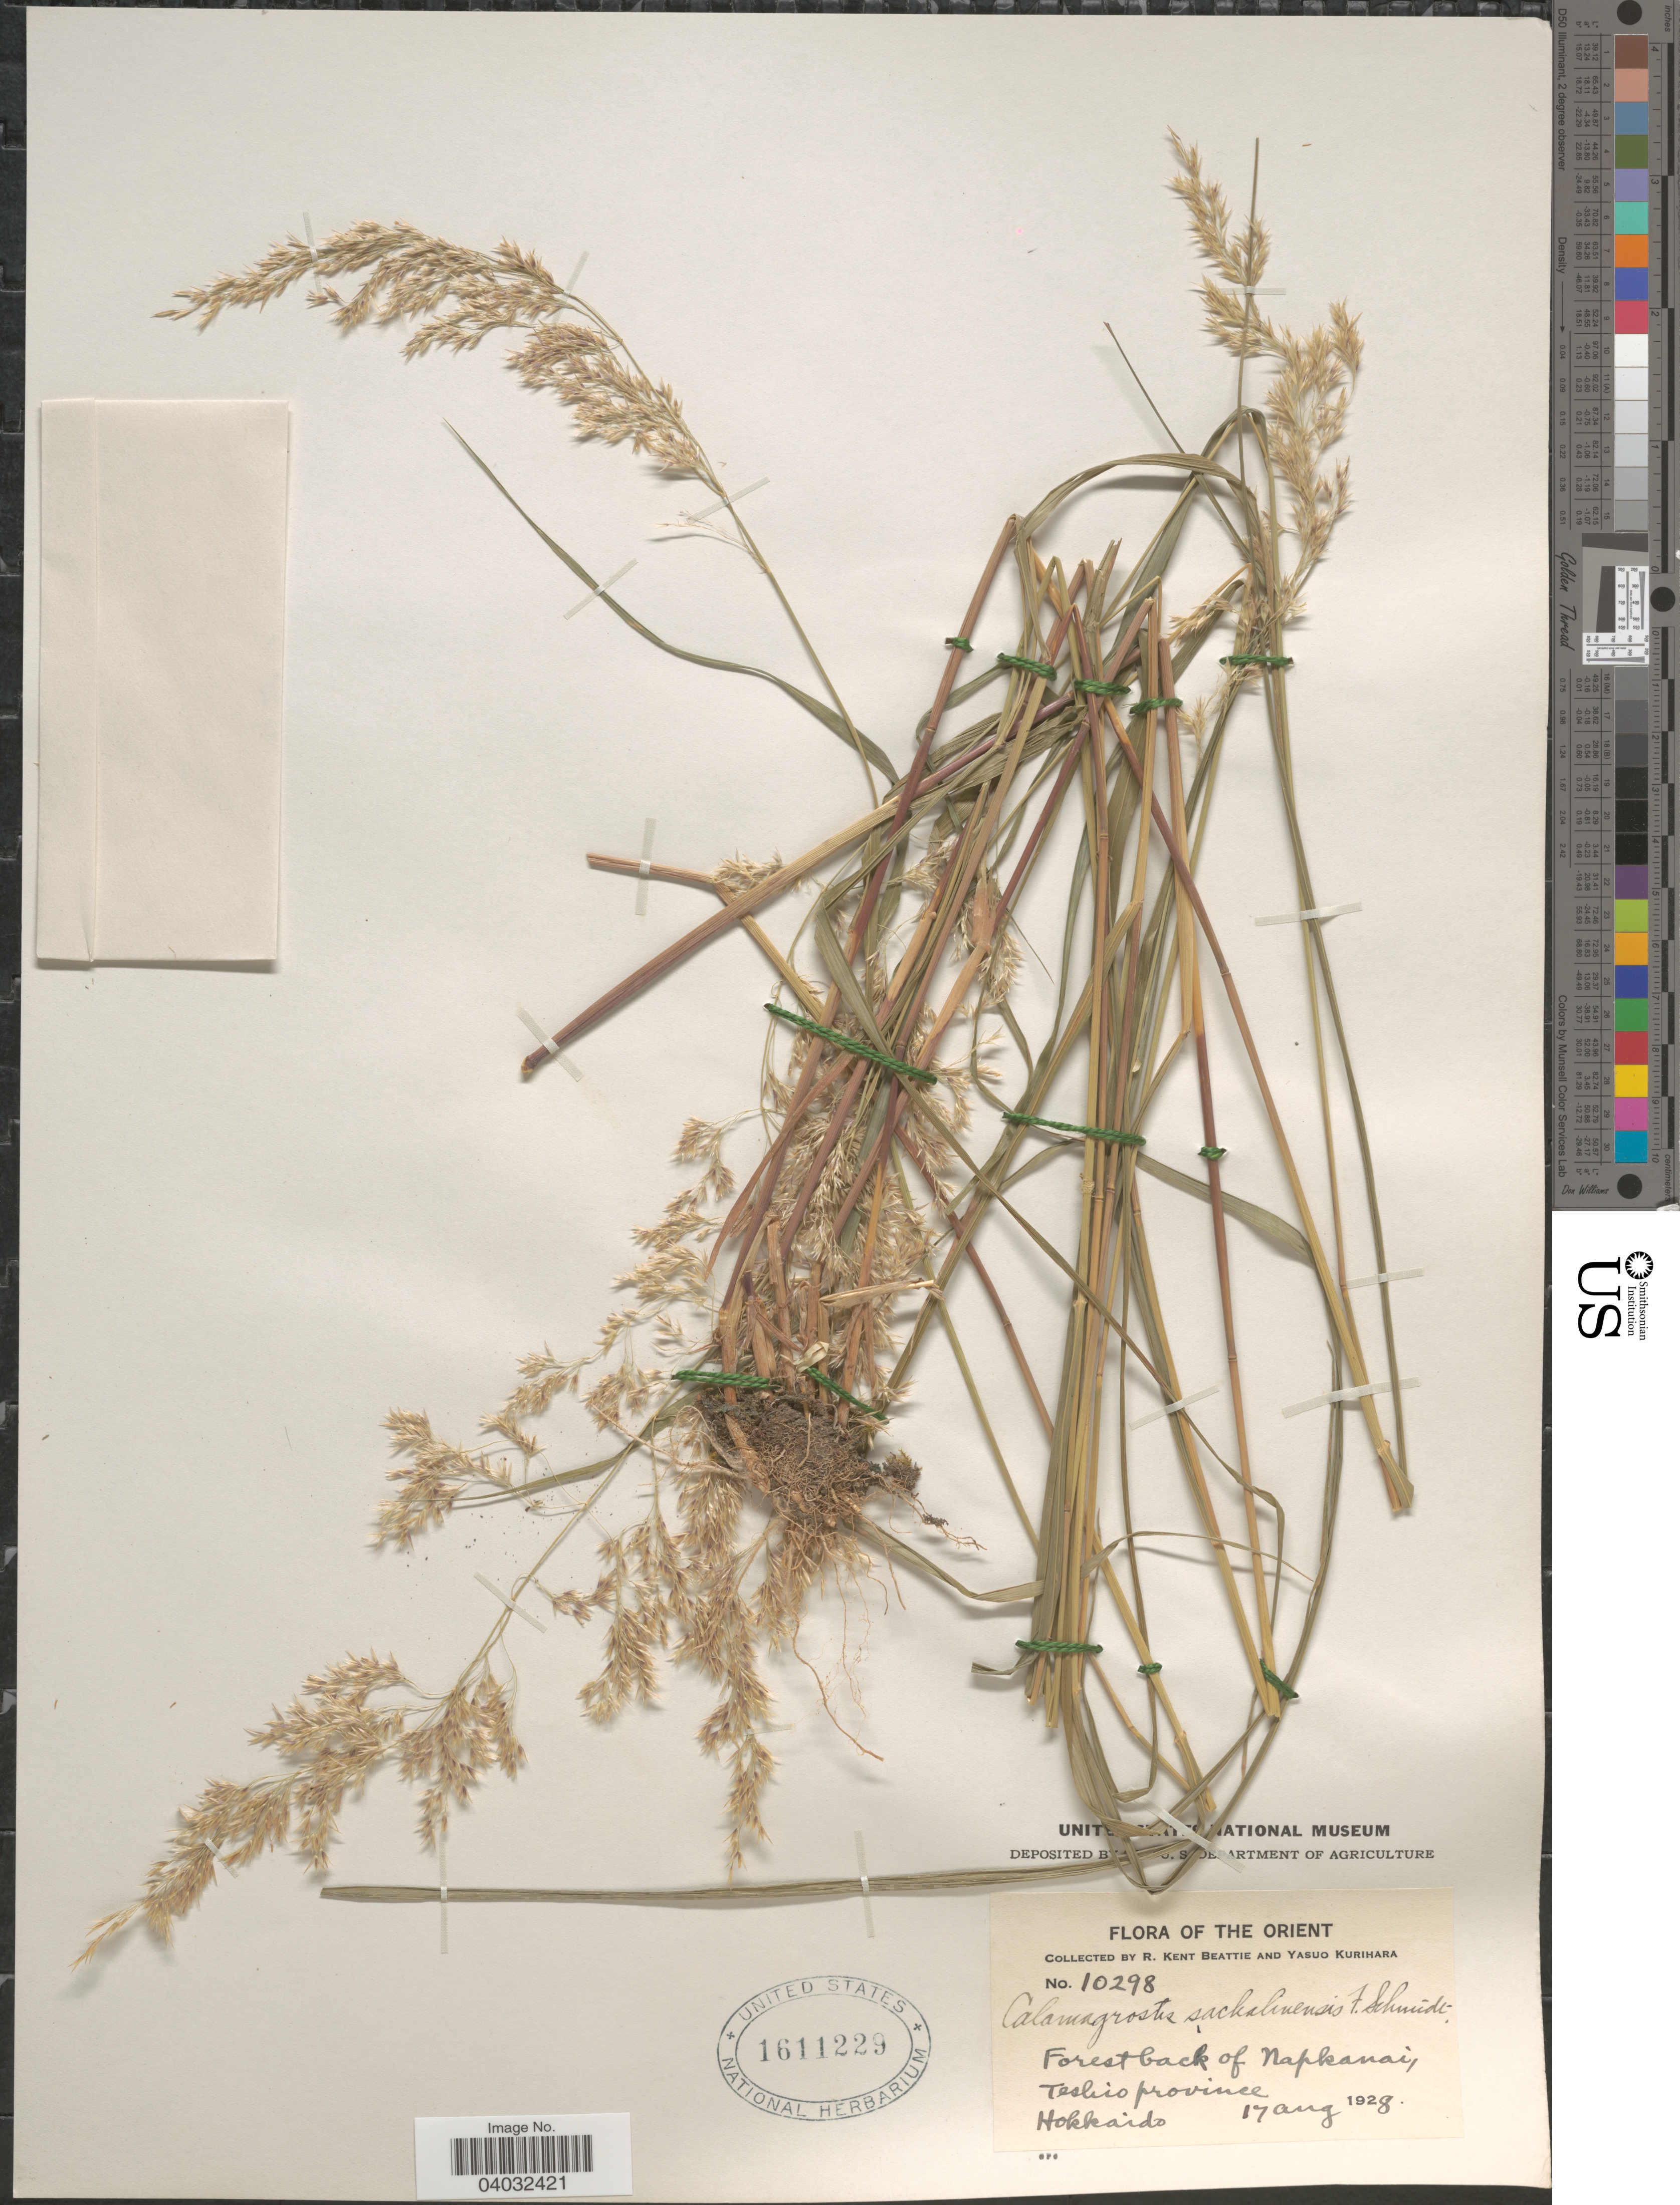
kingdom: Plantae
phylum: Tracheophyta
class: Liliopsida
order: Poales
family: Poaceae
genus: Calamagrostis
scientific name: Calamagrostis sachalinensis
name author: F. Schmidt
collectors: R. K. Beattie & Y. Kurihara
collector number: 10298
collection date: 1928-08-17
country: Japan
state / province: Hokkaidō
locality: The Orient. Forest back of Napkanai, Teshio province.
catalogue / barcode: US 1611229